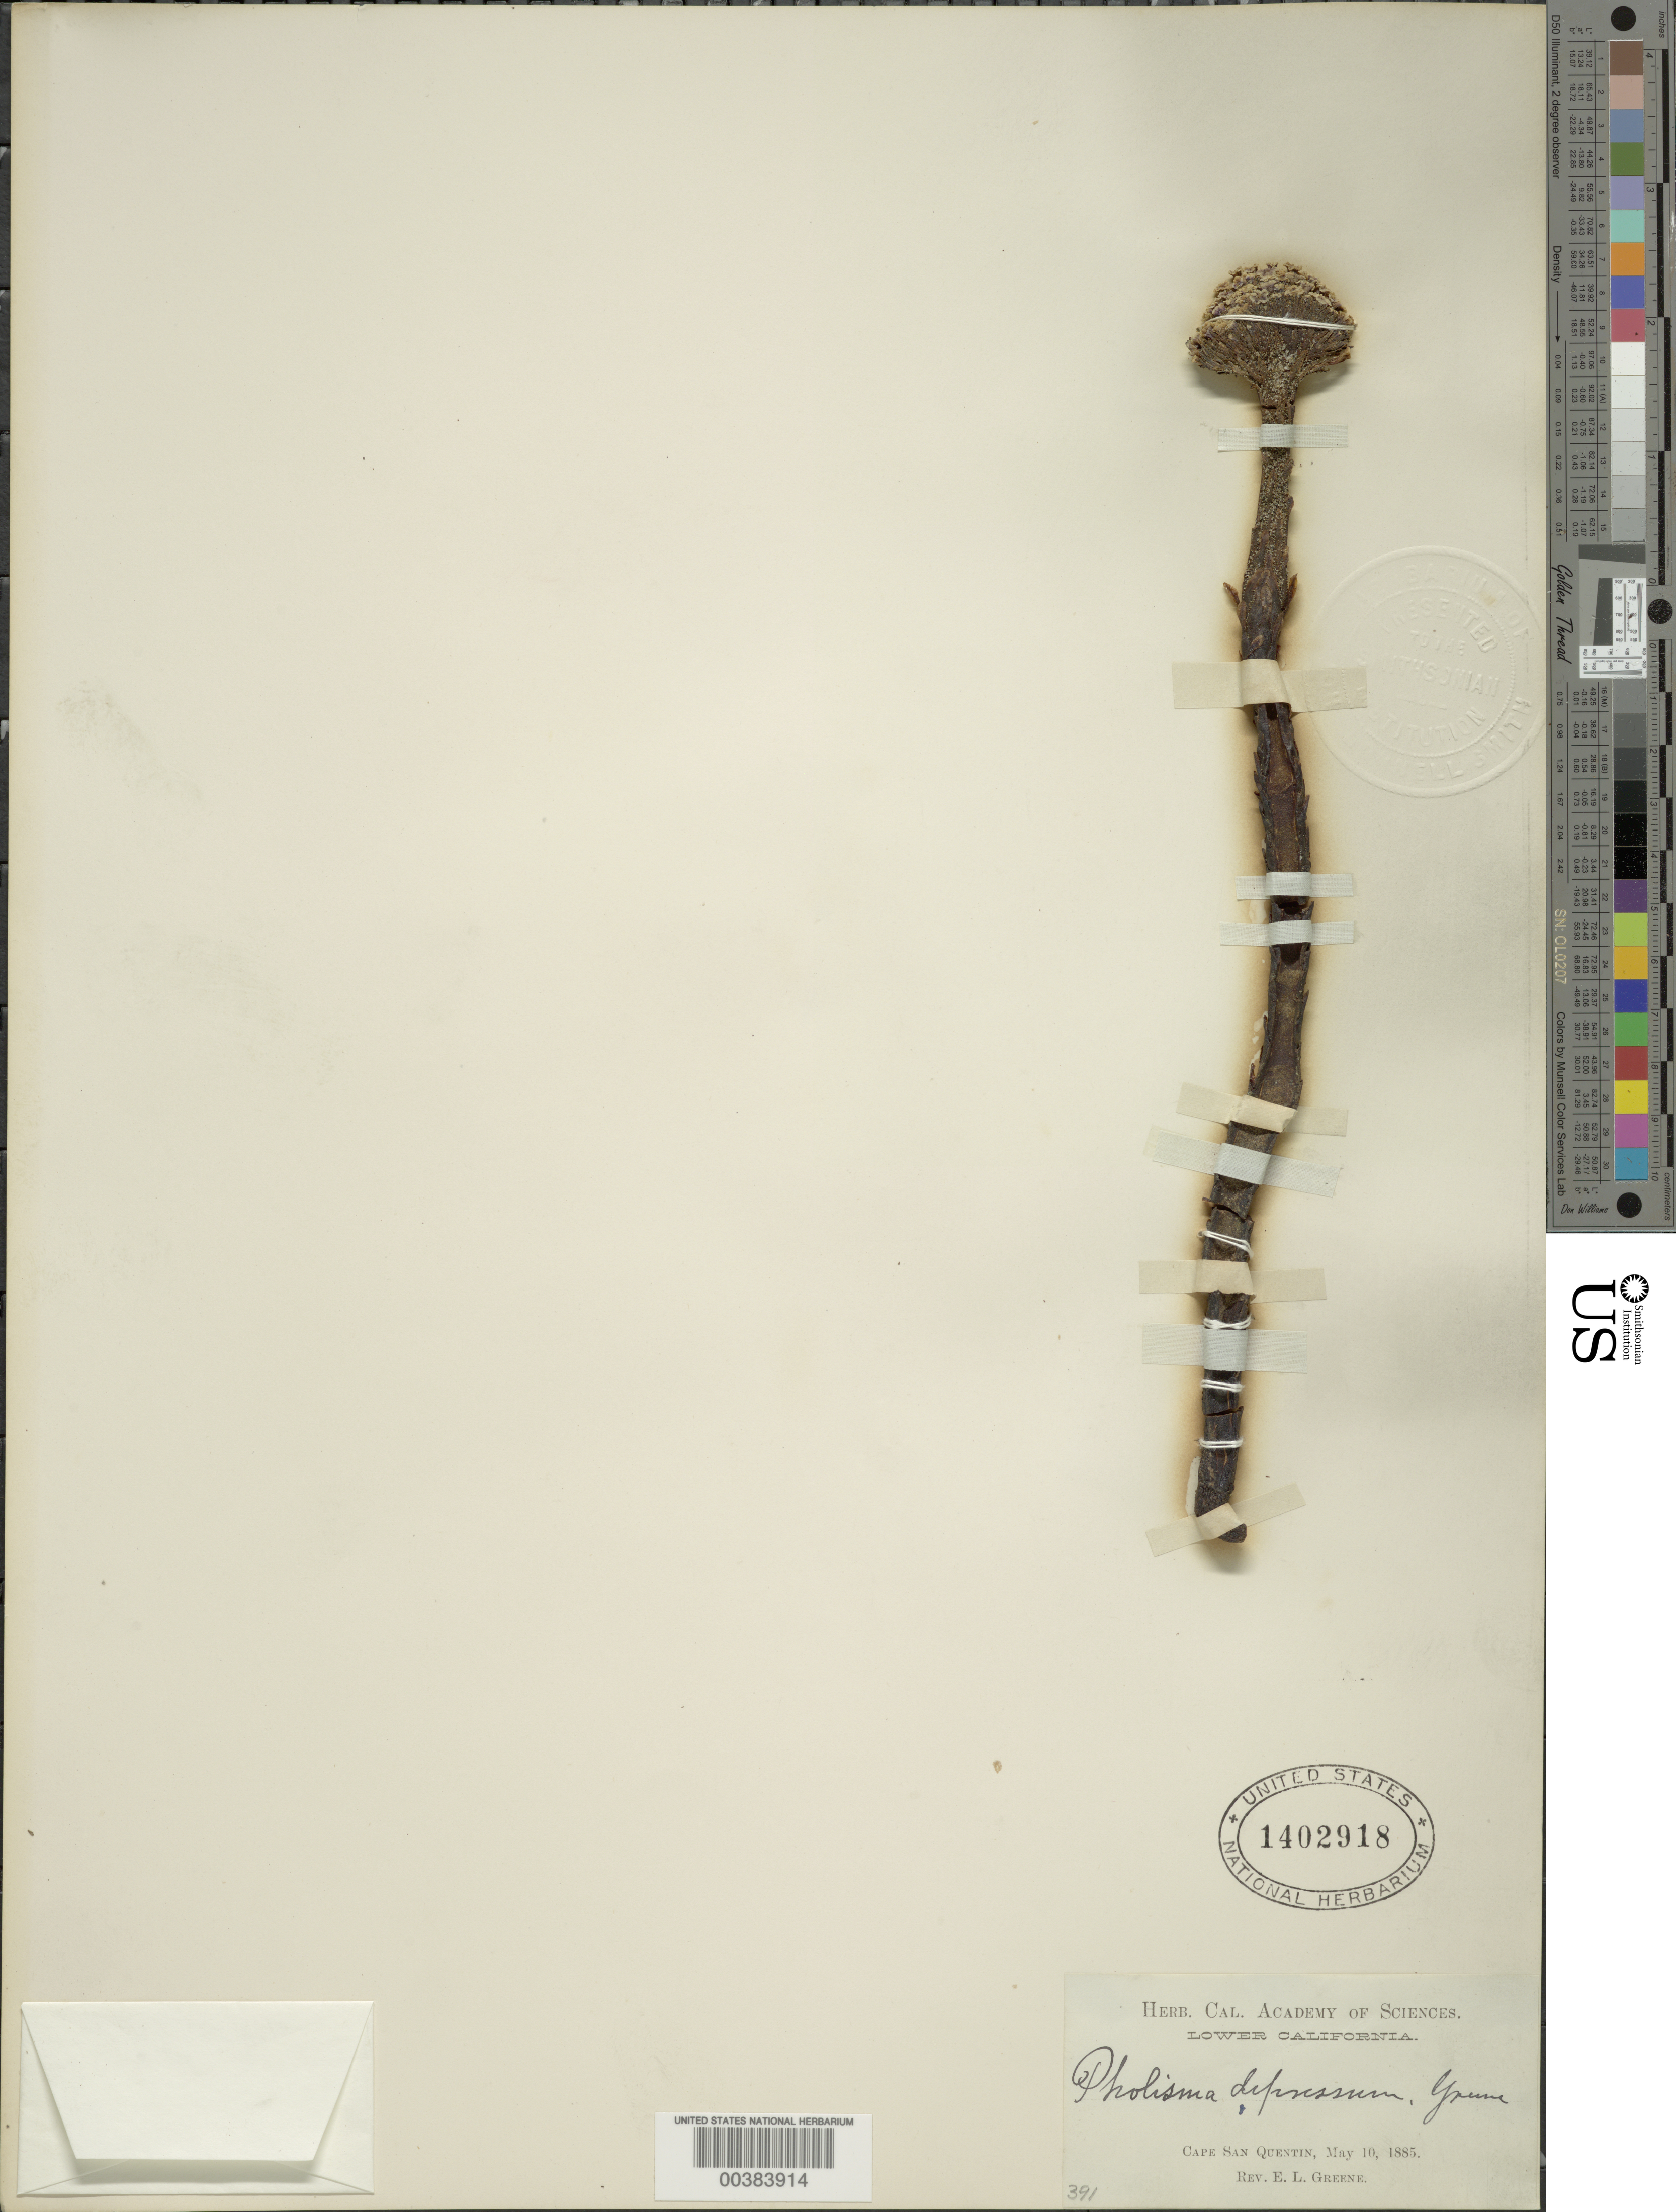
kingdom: Plantae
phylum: Tracheophyta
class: Magnoliopsida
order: Boraginales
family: Lennoaceae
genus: Pholisma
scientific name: Pholisma depressum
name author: Greene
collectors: E. L. Greene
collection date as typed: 10 May 1885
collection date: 1885-05-10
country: Mexico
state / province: Baja California Norte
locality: Cape San Quintin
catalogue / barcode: US 1402918